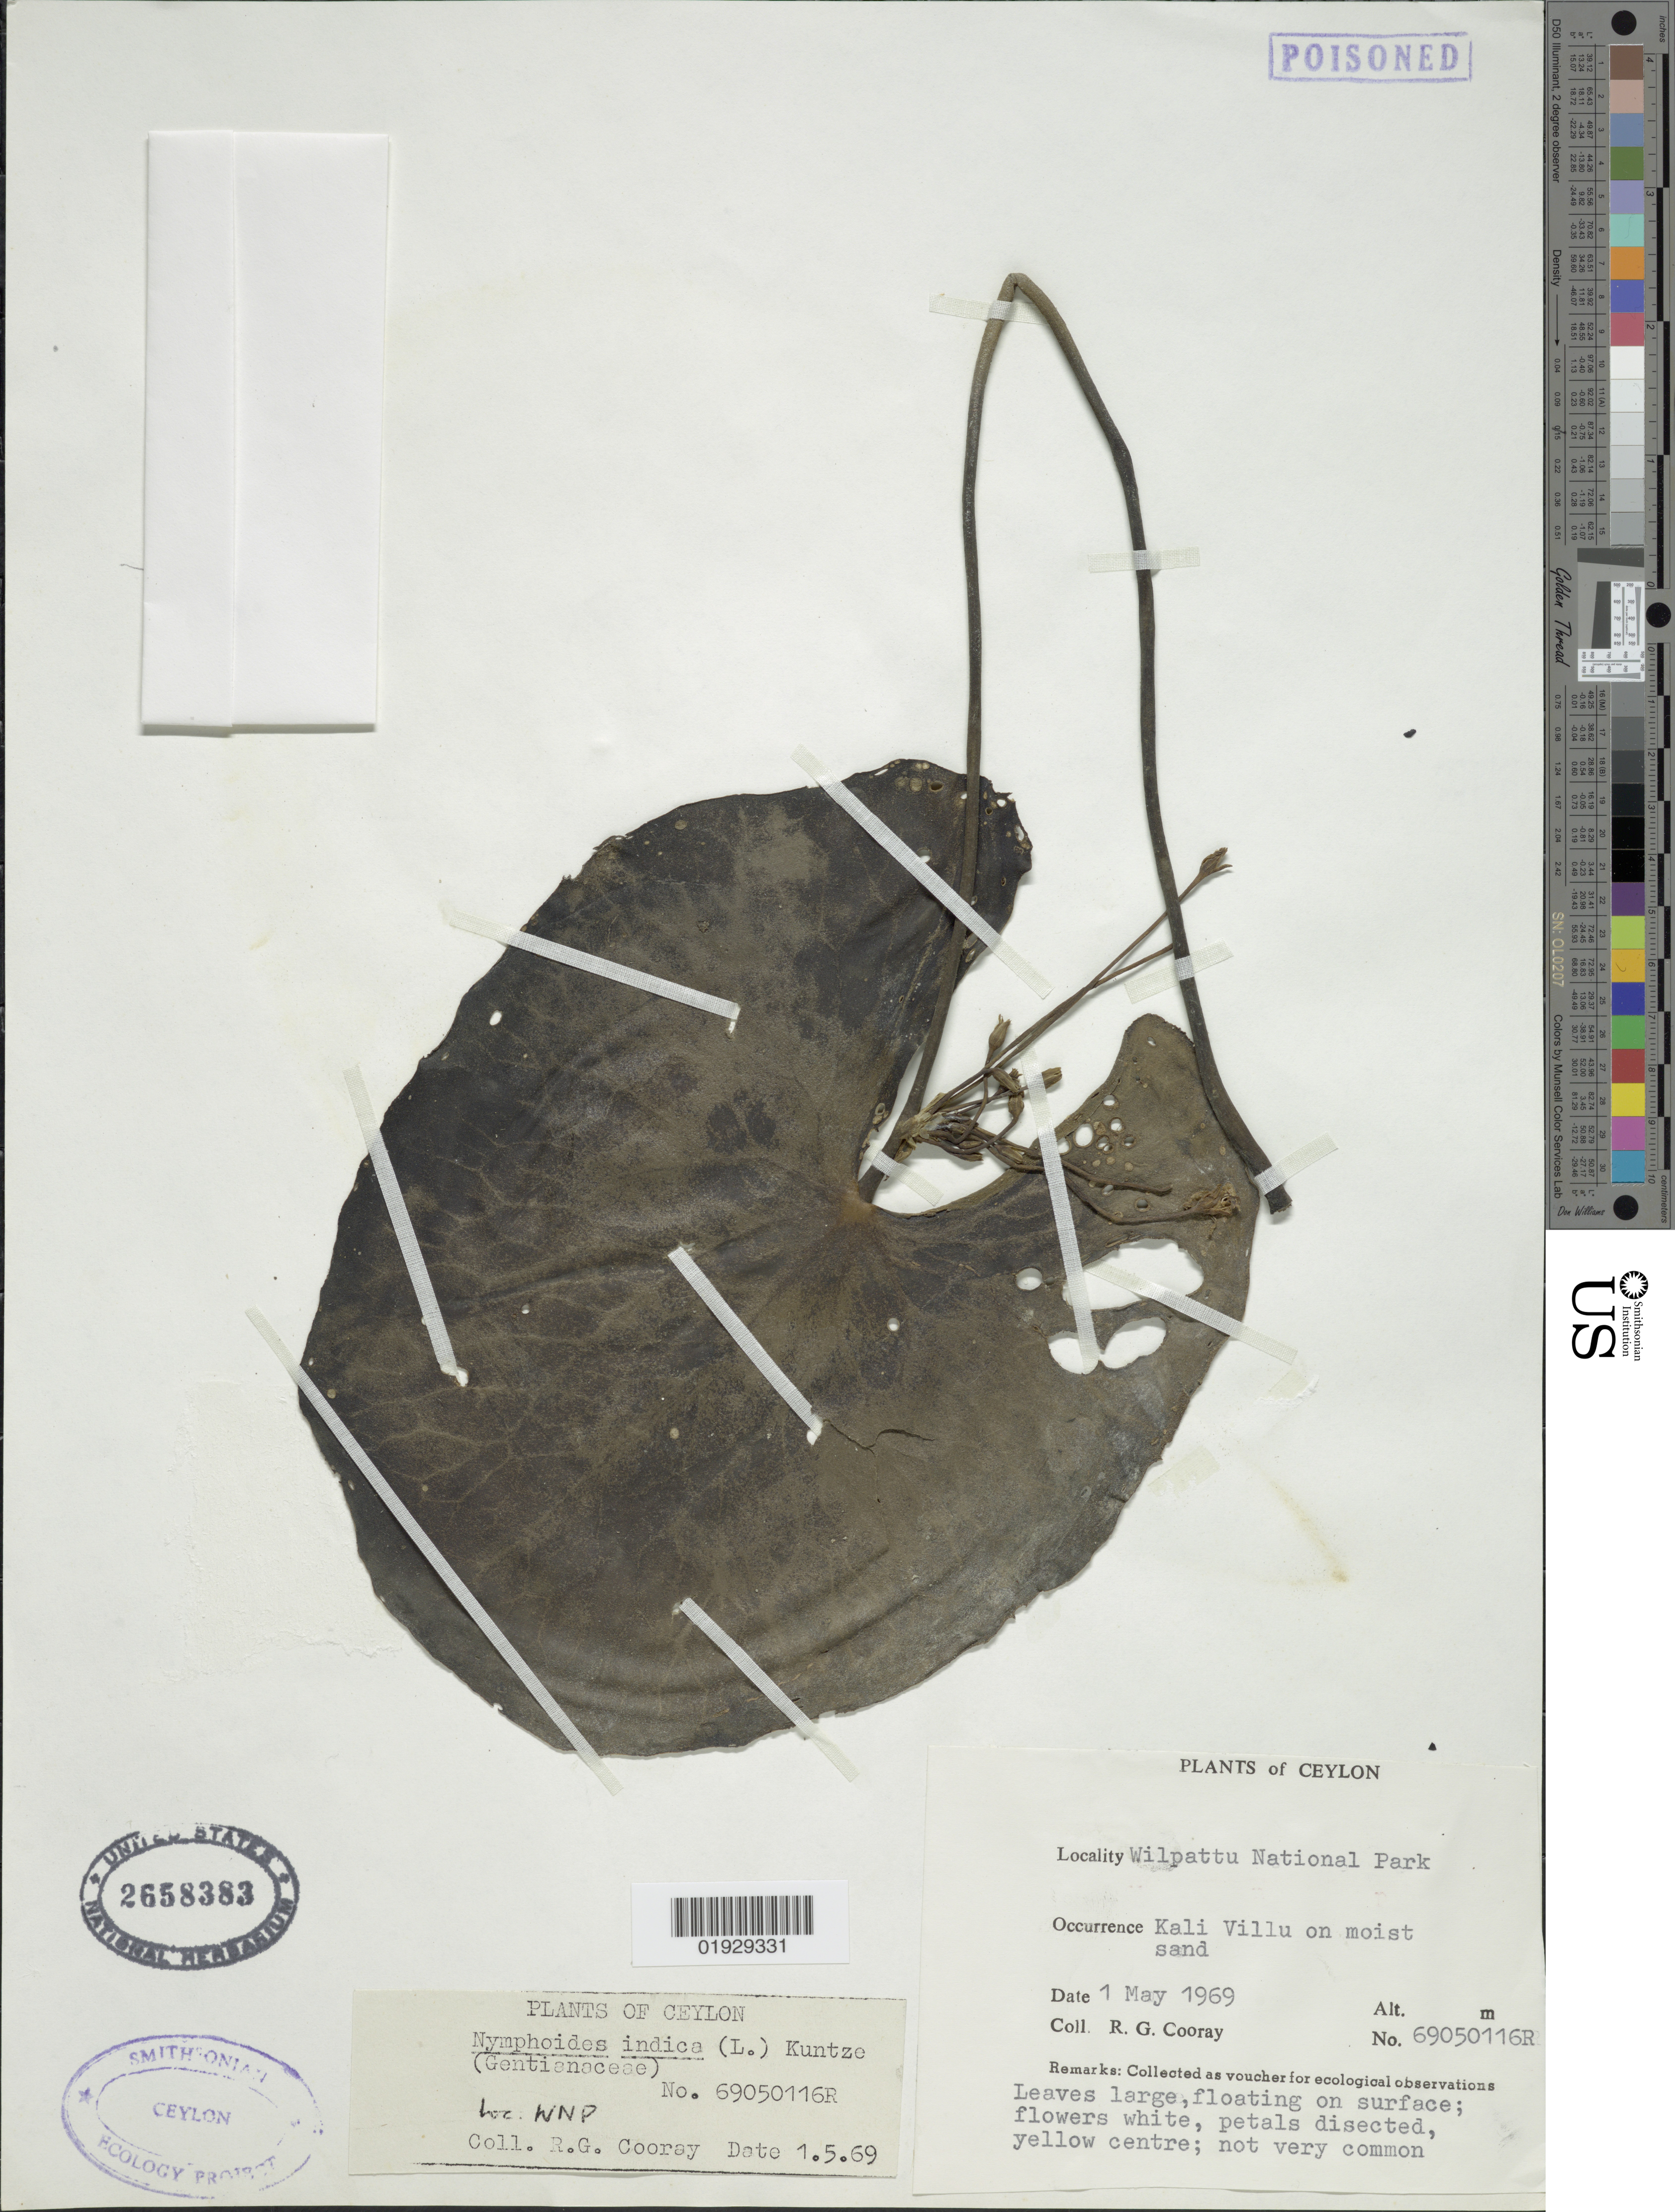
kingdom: Plantae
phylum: Tracheophyta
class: Magnoliopsida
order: Asterales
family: Menyanthaceae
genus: Nymphoides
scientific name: Nymphoides indica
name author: (L.) Kuntze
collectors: R. Cooray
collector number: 69050116R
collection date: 1969-05-01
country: Sri Lanka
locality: Ceylon. Wilpattu National Park. Kali Villu on moist sand.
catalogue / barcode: US 2658383